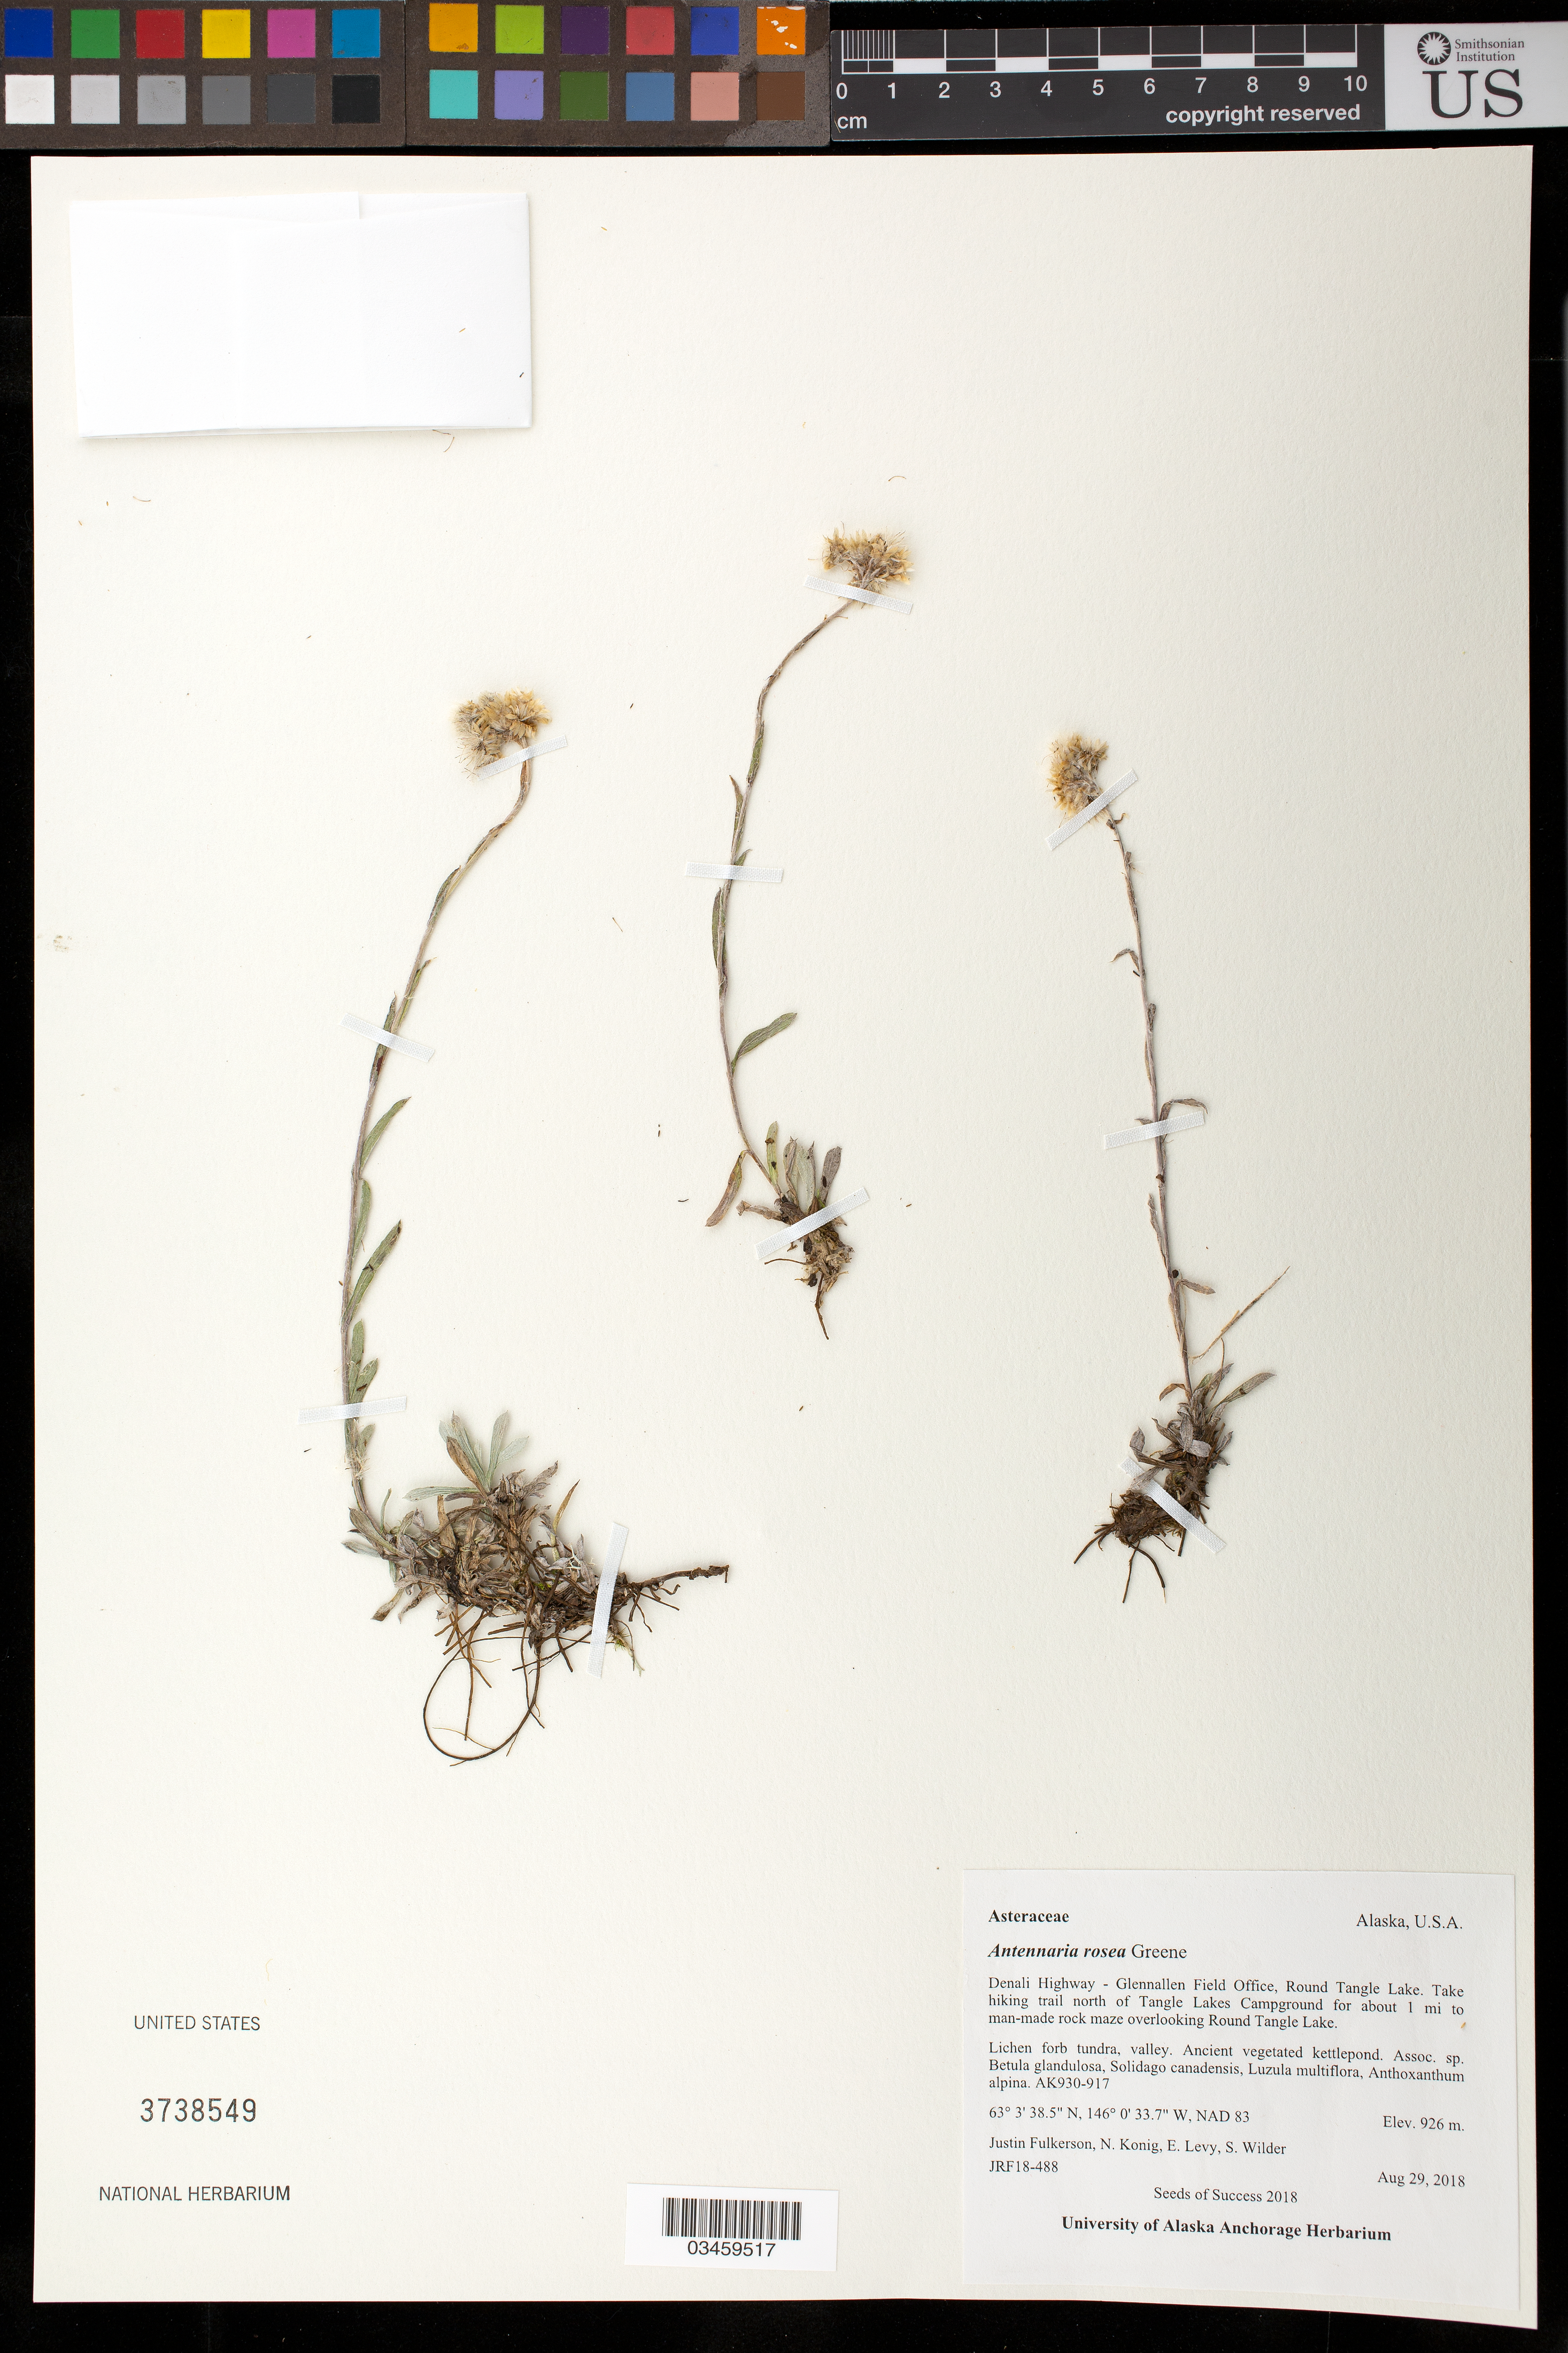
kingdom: Plantae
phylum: Tracheophyta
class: Magnoliopsida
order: Asterales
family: Asteraceae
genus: Antennaria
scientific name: Antennaria rosea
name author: Greene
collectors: J. Fulkerson, N. Konig, E. Levy & S. Wilder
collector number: JRF18-488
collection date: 2018-08-29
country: United States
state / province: Alaska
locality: Denali Hwy- Glennallen Field Office, Round Tangle Lake, take hiking trail N of Tangle Lakes Campground for 1 mi to man-made rock maze overlooking Round Tangle Lake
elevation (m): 926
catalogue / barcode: US 3738549